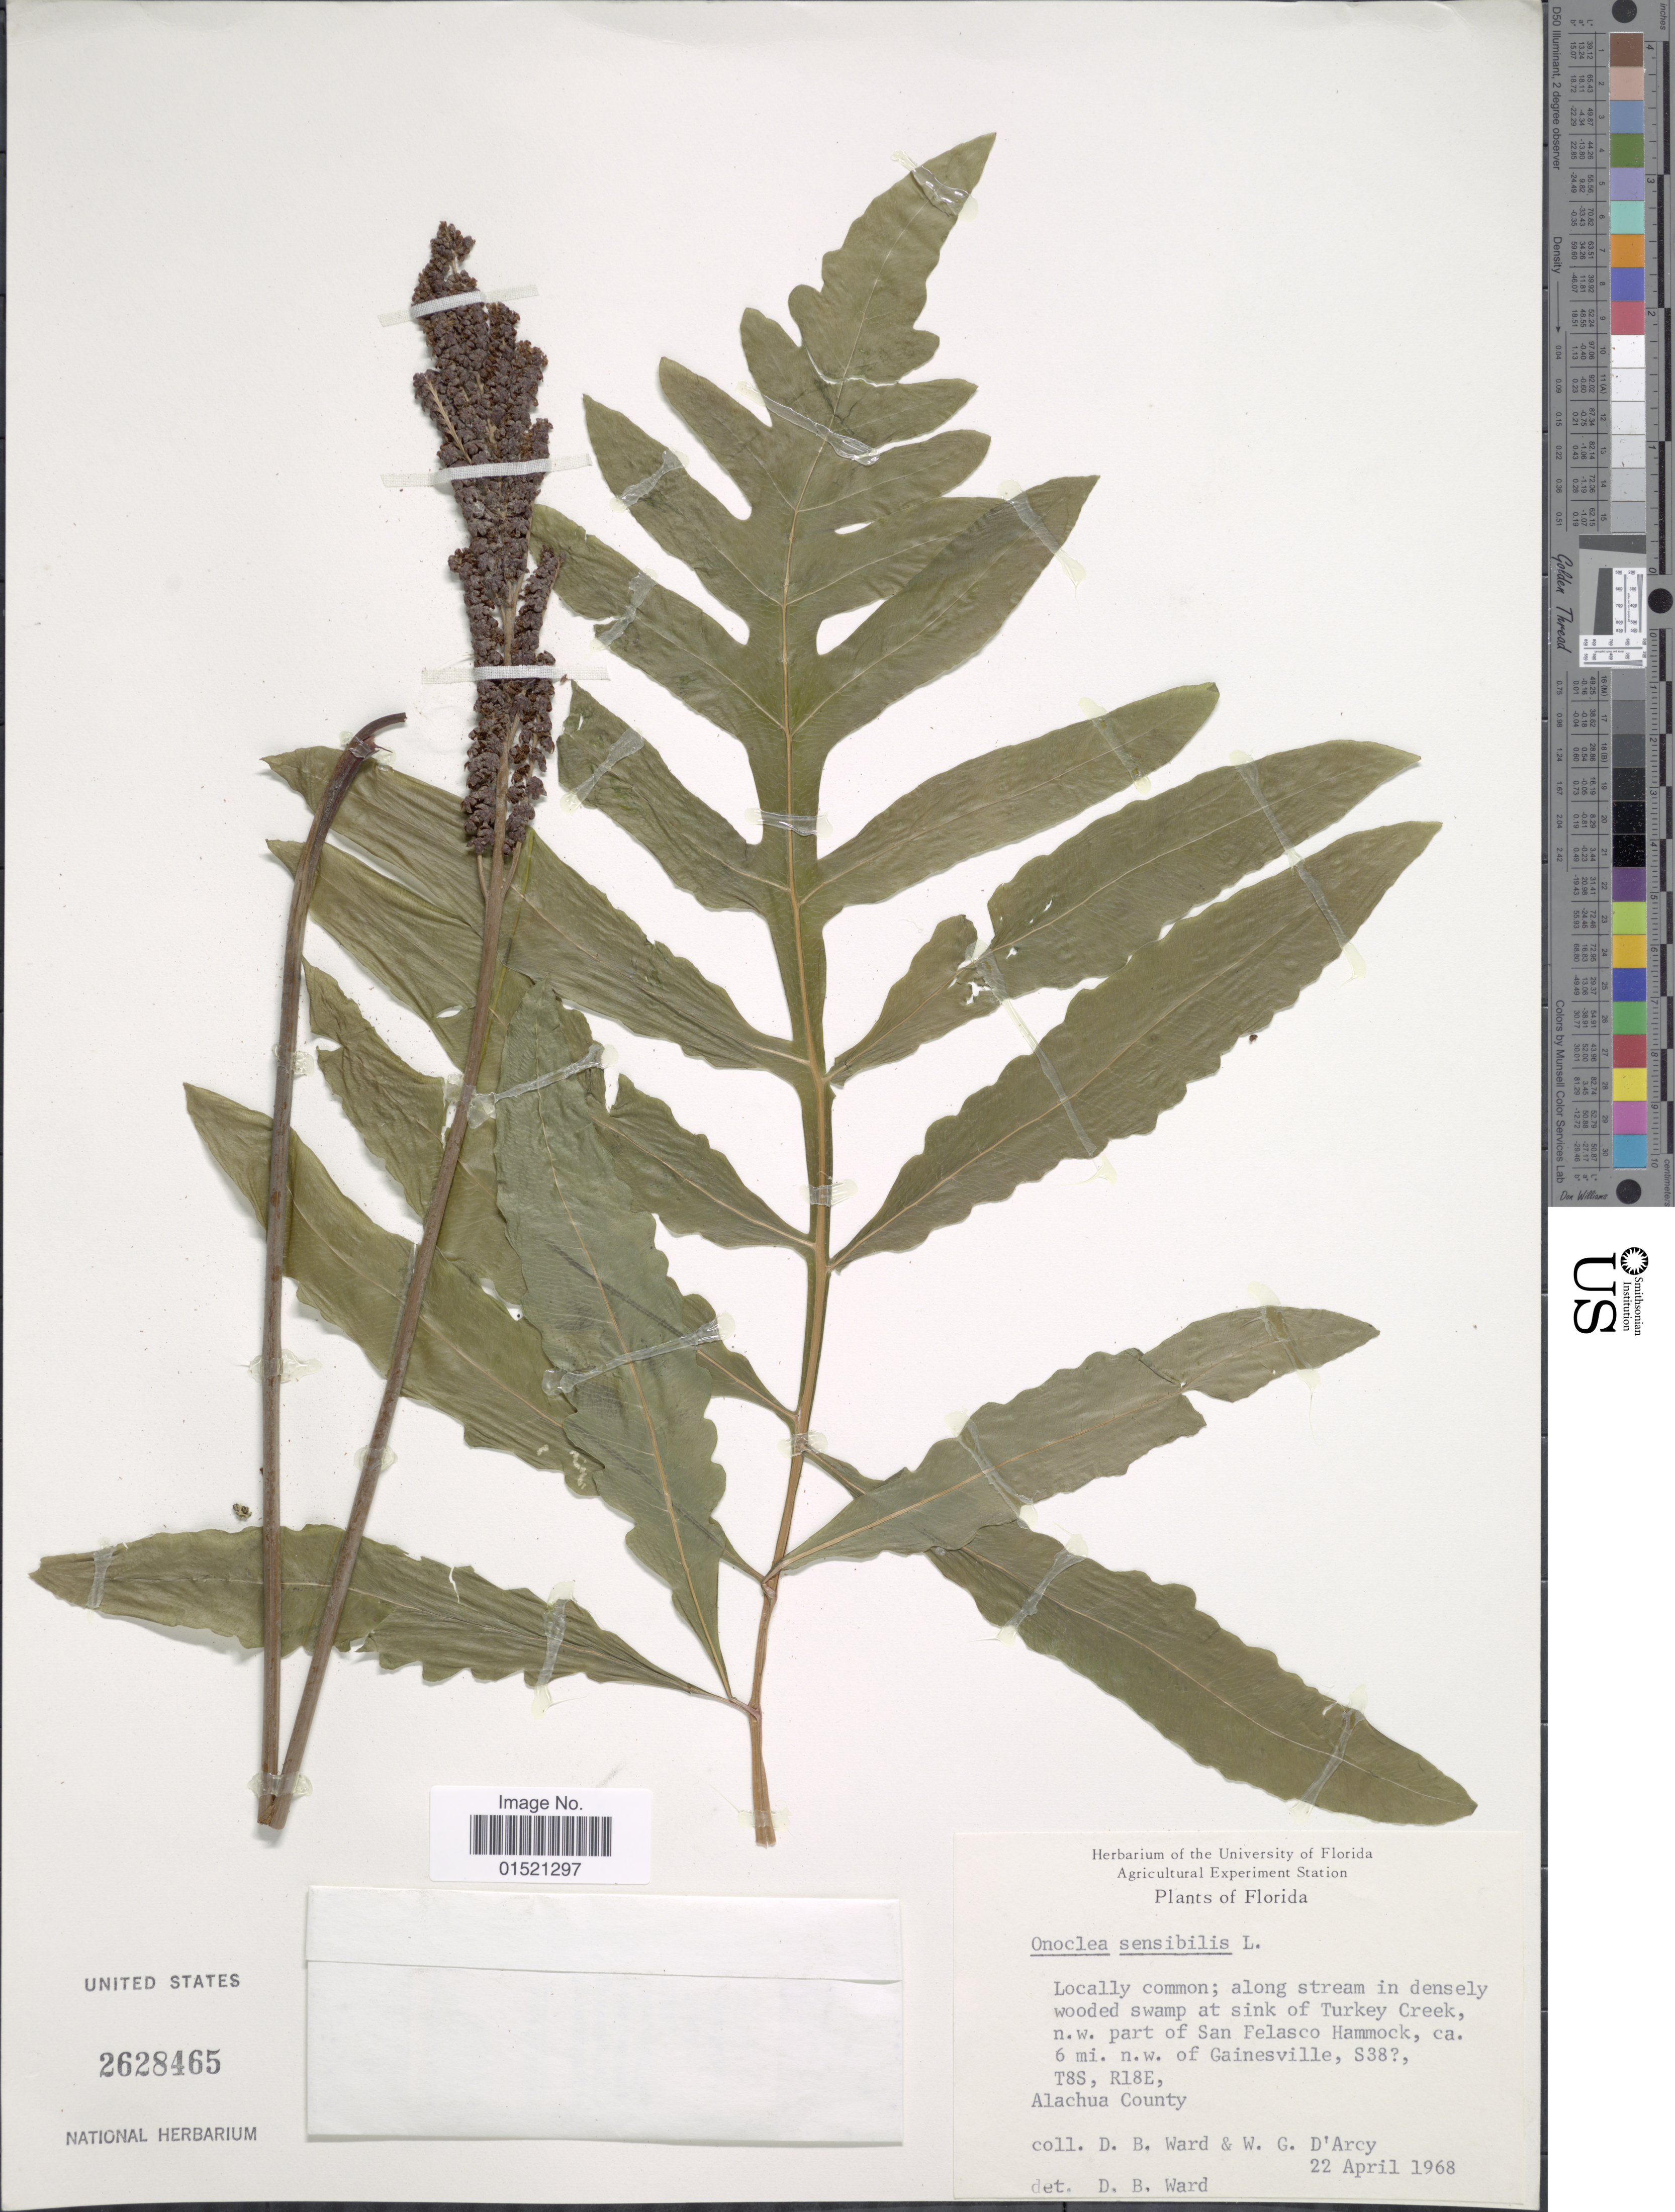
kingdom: Plantae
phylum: Tracheophyta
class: Polypodiopsida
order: Polypodiales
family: Onocleaceae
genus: Onoclea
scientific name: Onoclea sensibilis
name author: L.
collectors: D. B. Ward & W. G. D'Arcy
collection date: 1968-04-22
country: United States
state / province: Florida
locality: Along stream in densely wooded swamp at sink of Turkey Creek, n.w. part of San Felasco Hammock, ca 6 mi n.w. o fGainesville, S38 [unsure placement]. T8S, R18E, Alachua county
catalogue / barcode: US 2628465